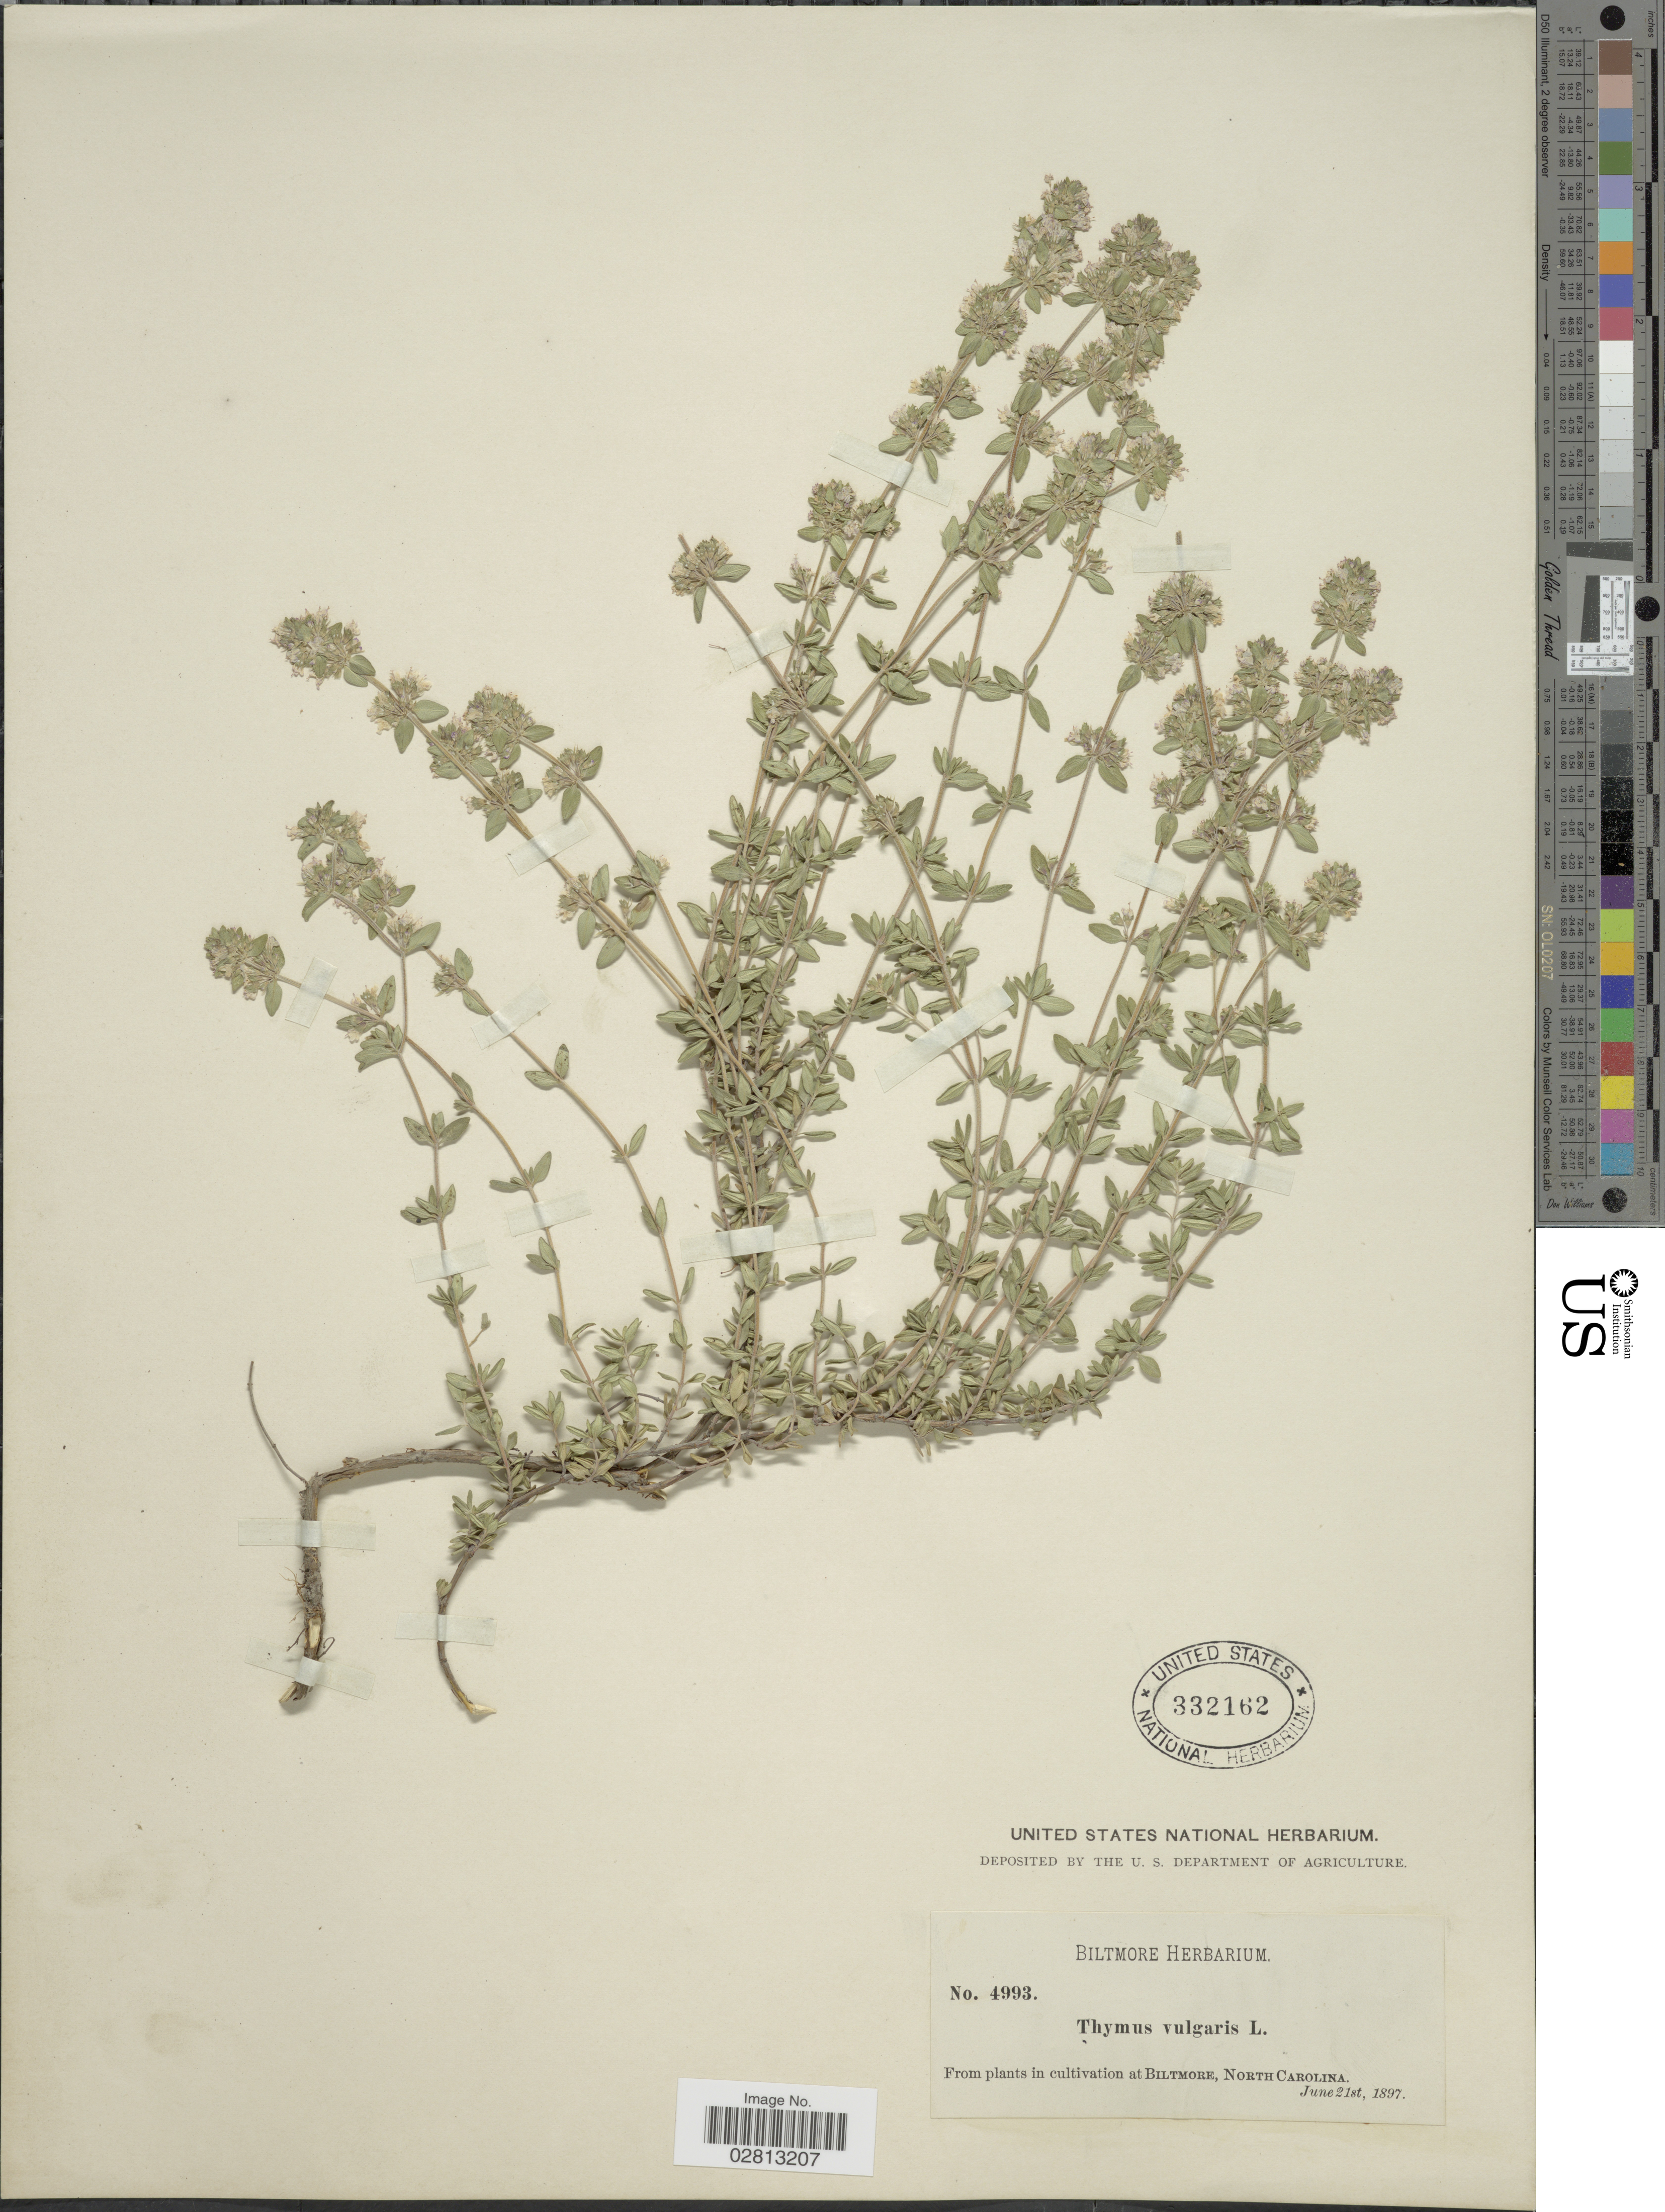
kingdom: Plantae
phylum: Tracheophyta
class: Magnoliopsida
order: Lamiales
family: Lamiaceae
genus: Thymus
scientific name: Thymus serpyllum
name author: L.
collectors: ex herb. Biltmore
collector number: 4993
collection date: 1897-06-21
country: United States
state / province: North Carolina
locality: Biltmore.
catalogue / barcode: US 332162